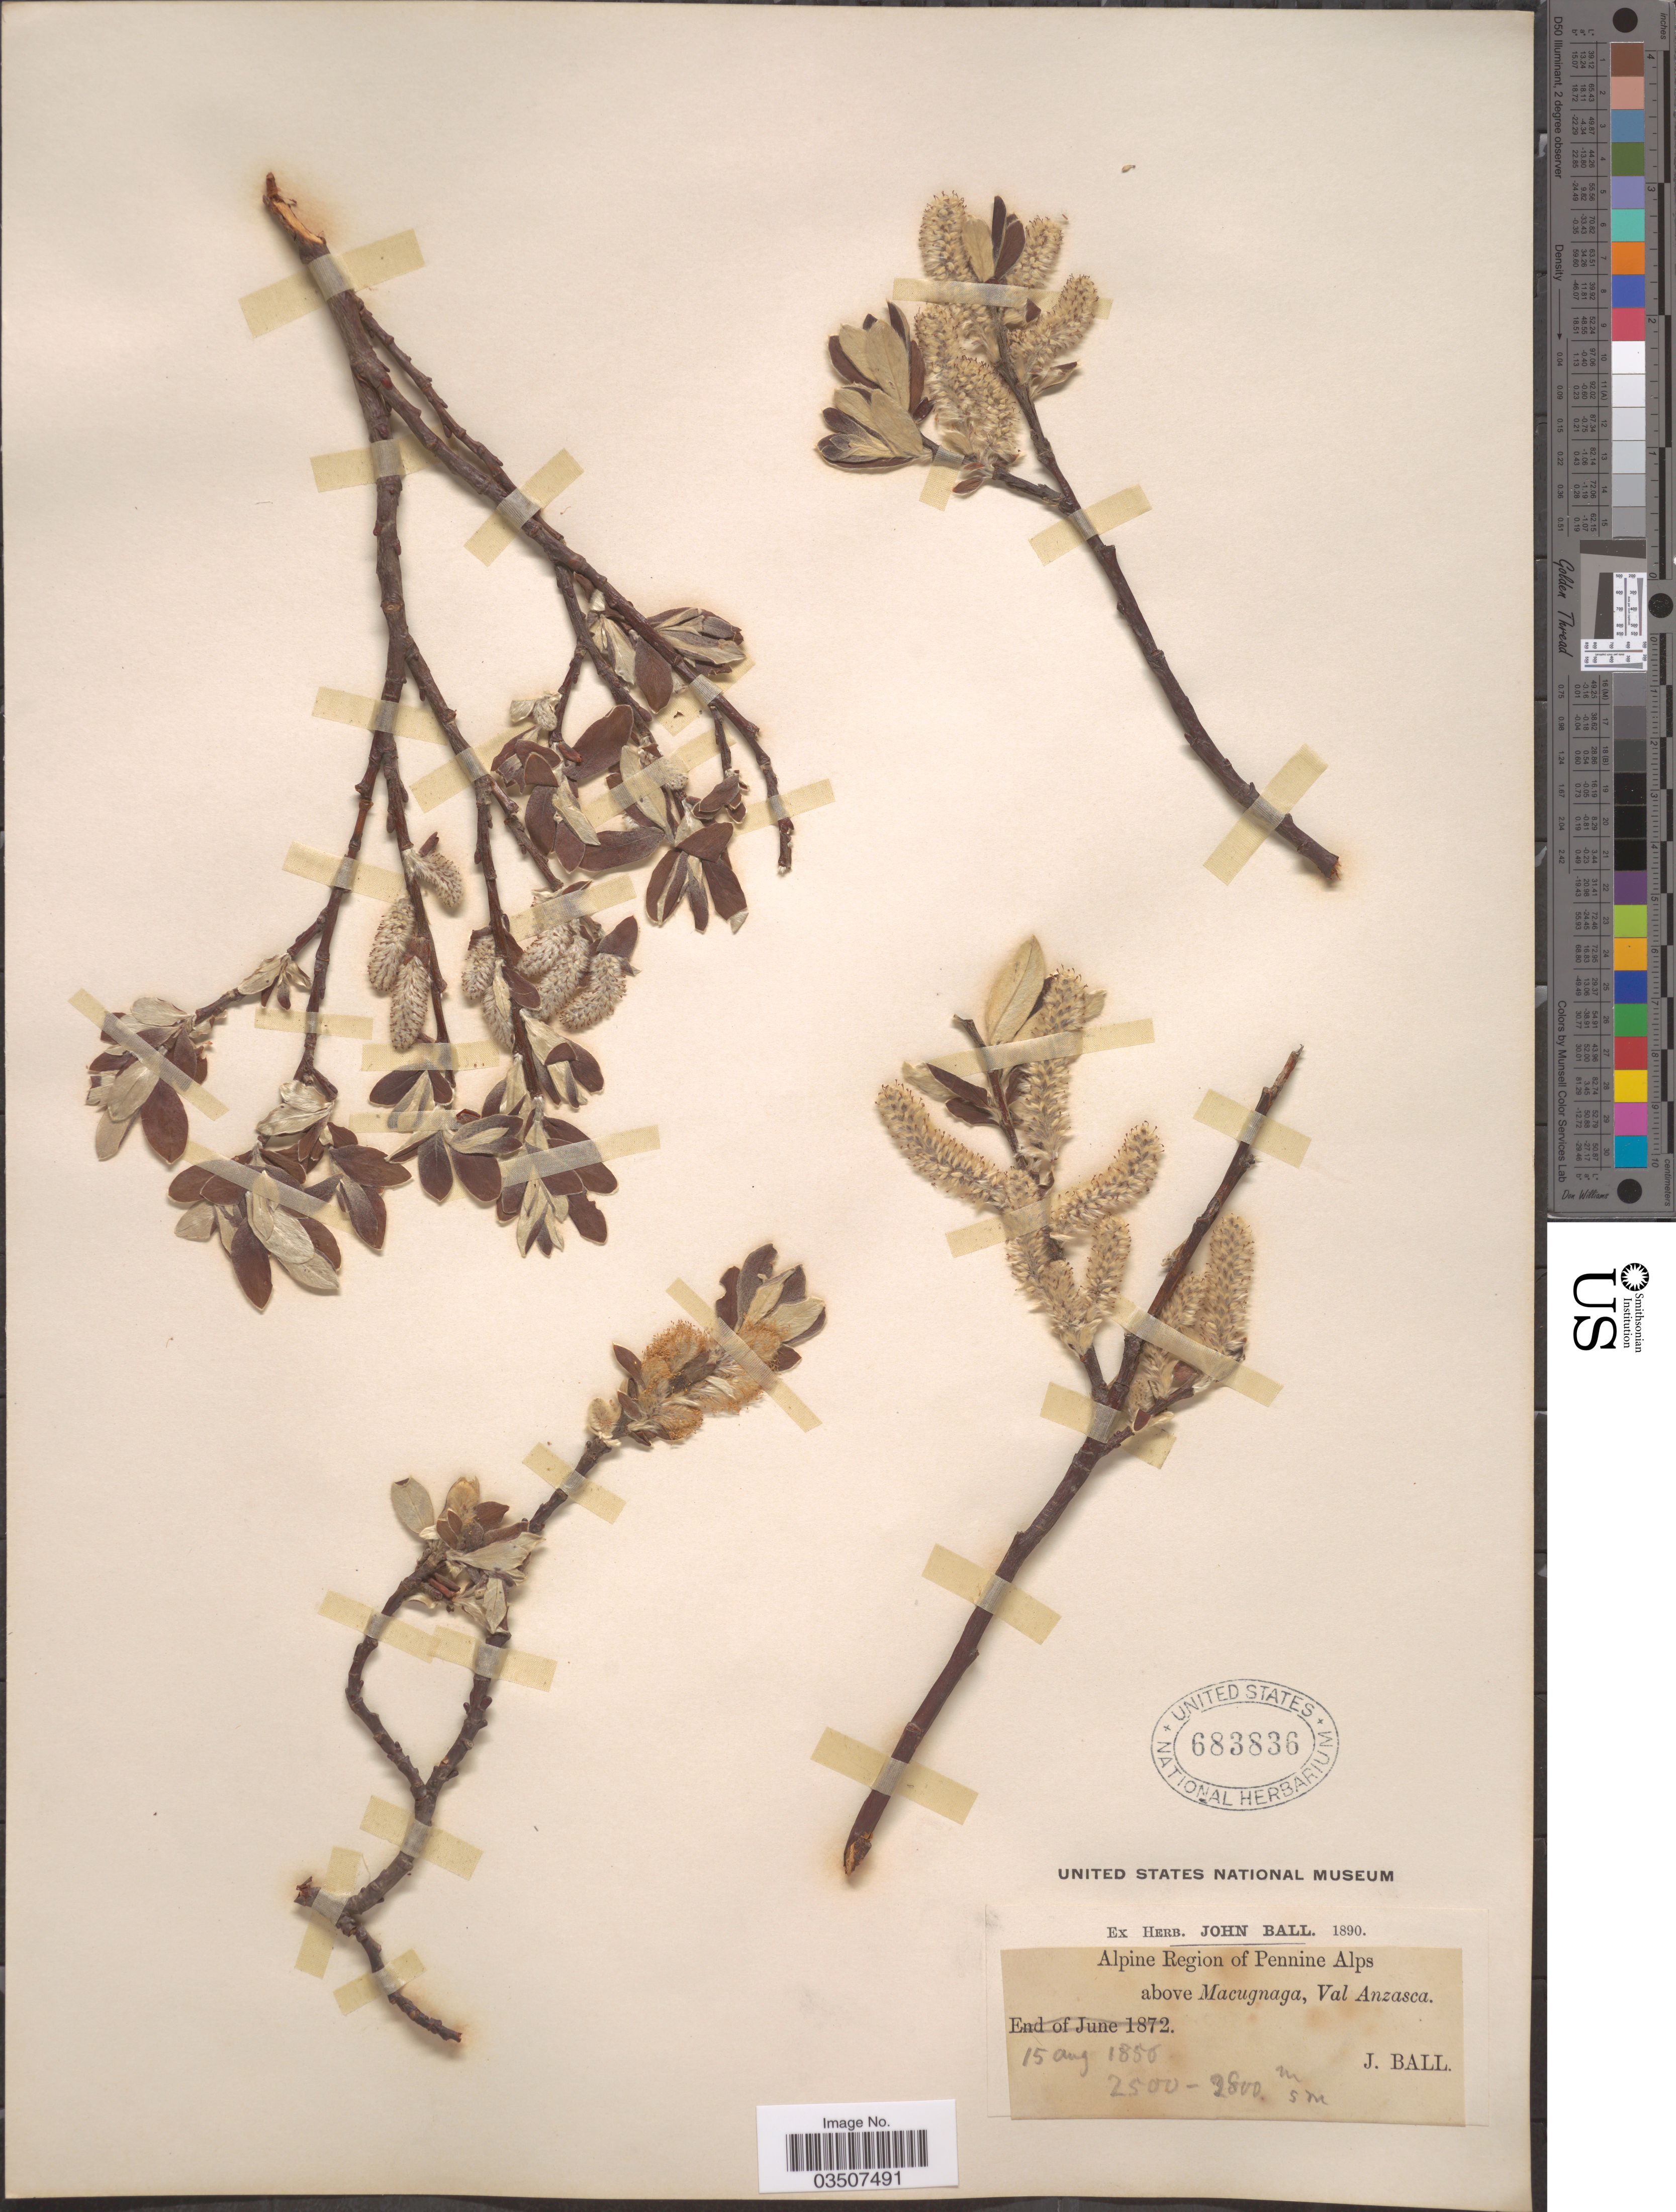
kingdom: Plantae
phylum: Tracheophyta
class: Magnoliopsida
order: Malpighiales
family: Salicaceae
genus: Salix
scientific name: Salix cordata x S. sericea Marshall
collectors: J. Ball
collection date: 1850-08-15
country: Italy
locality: Alpine Region of Pennine Alps above Macugnaga, Val Anzasca.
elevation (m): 2500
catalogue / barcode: US 683836